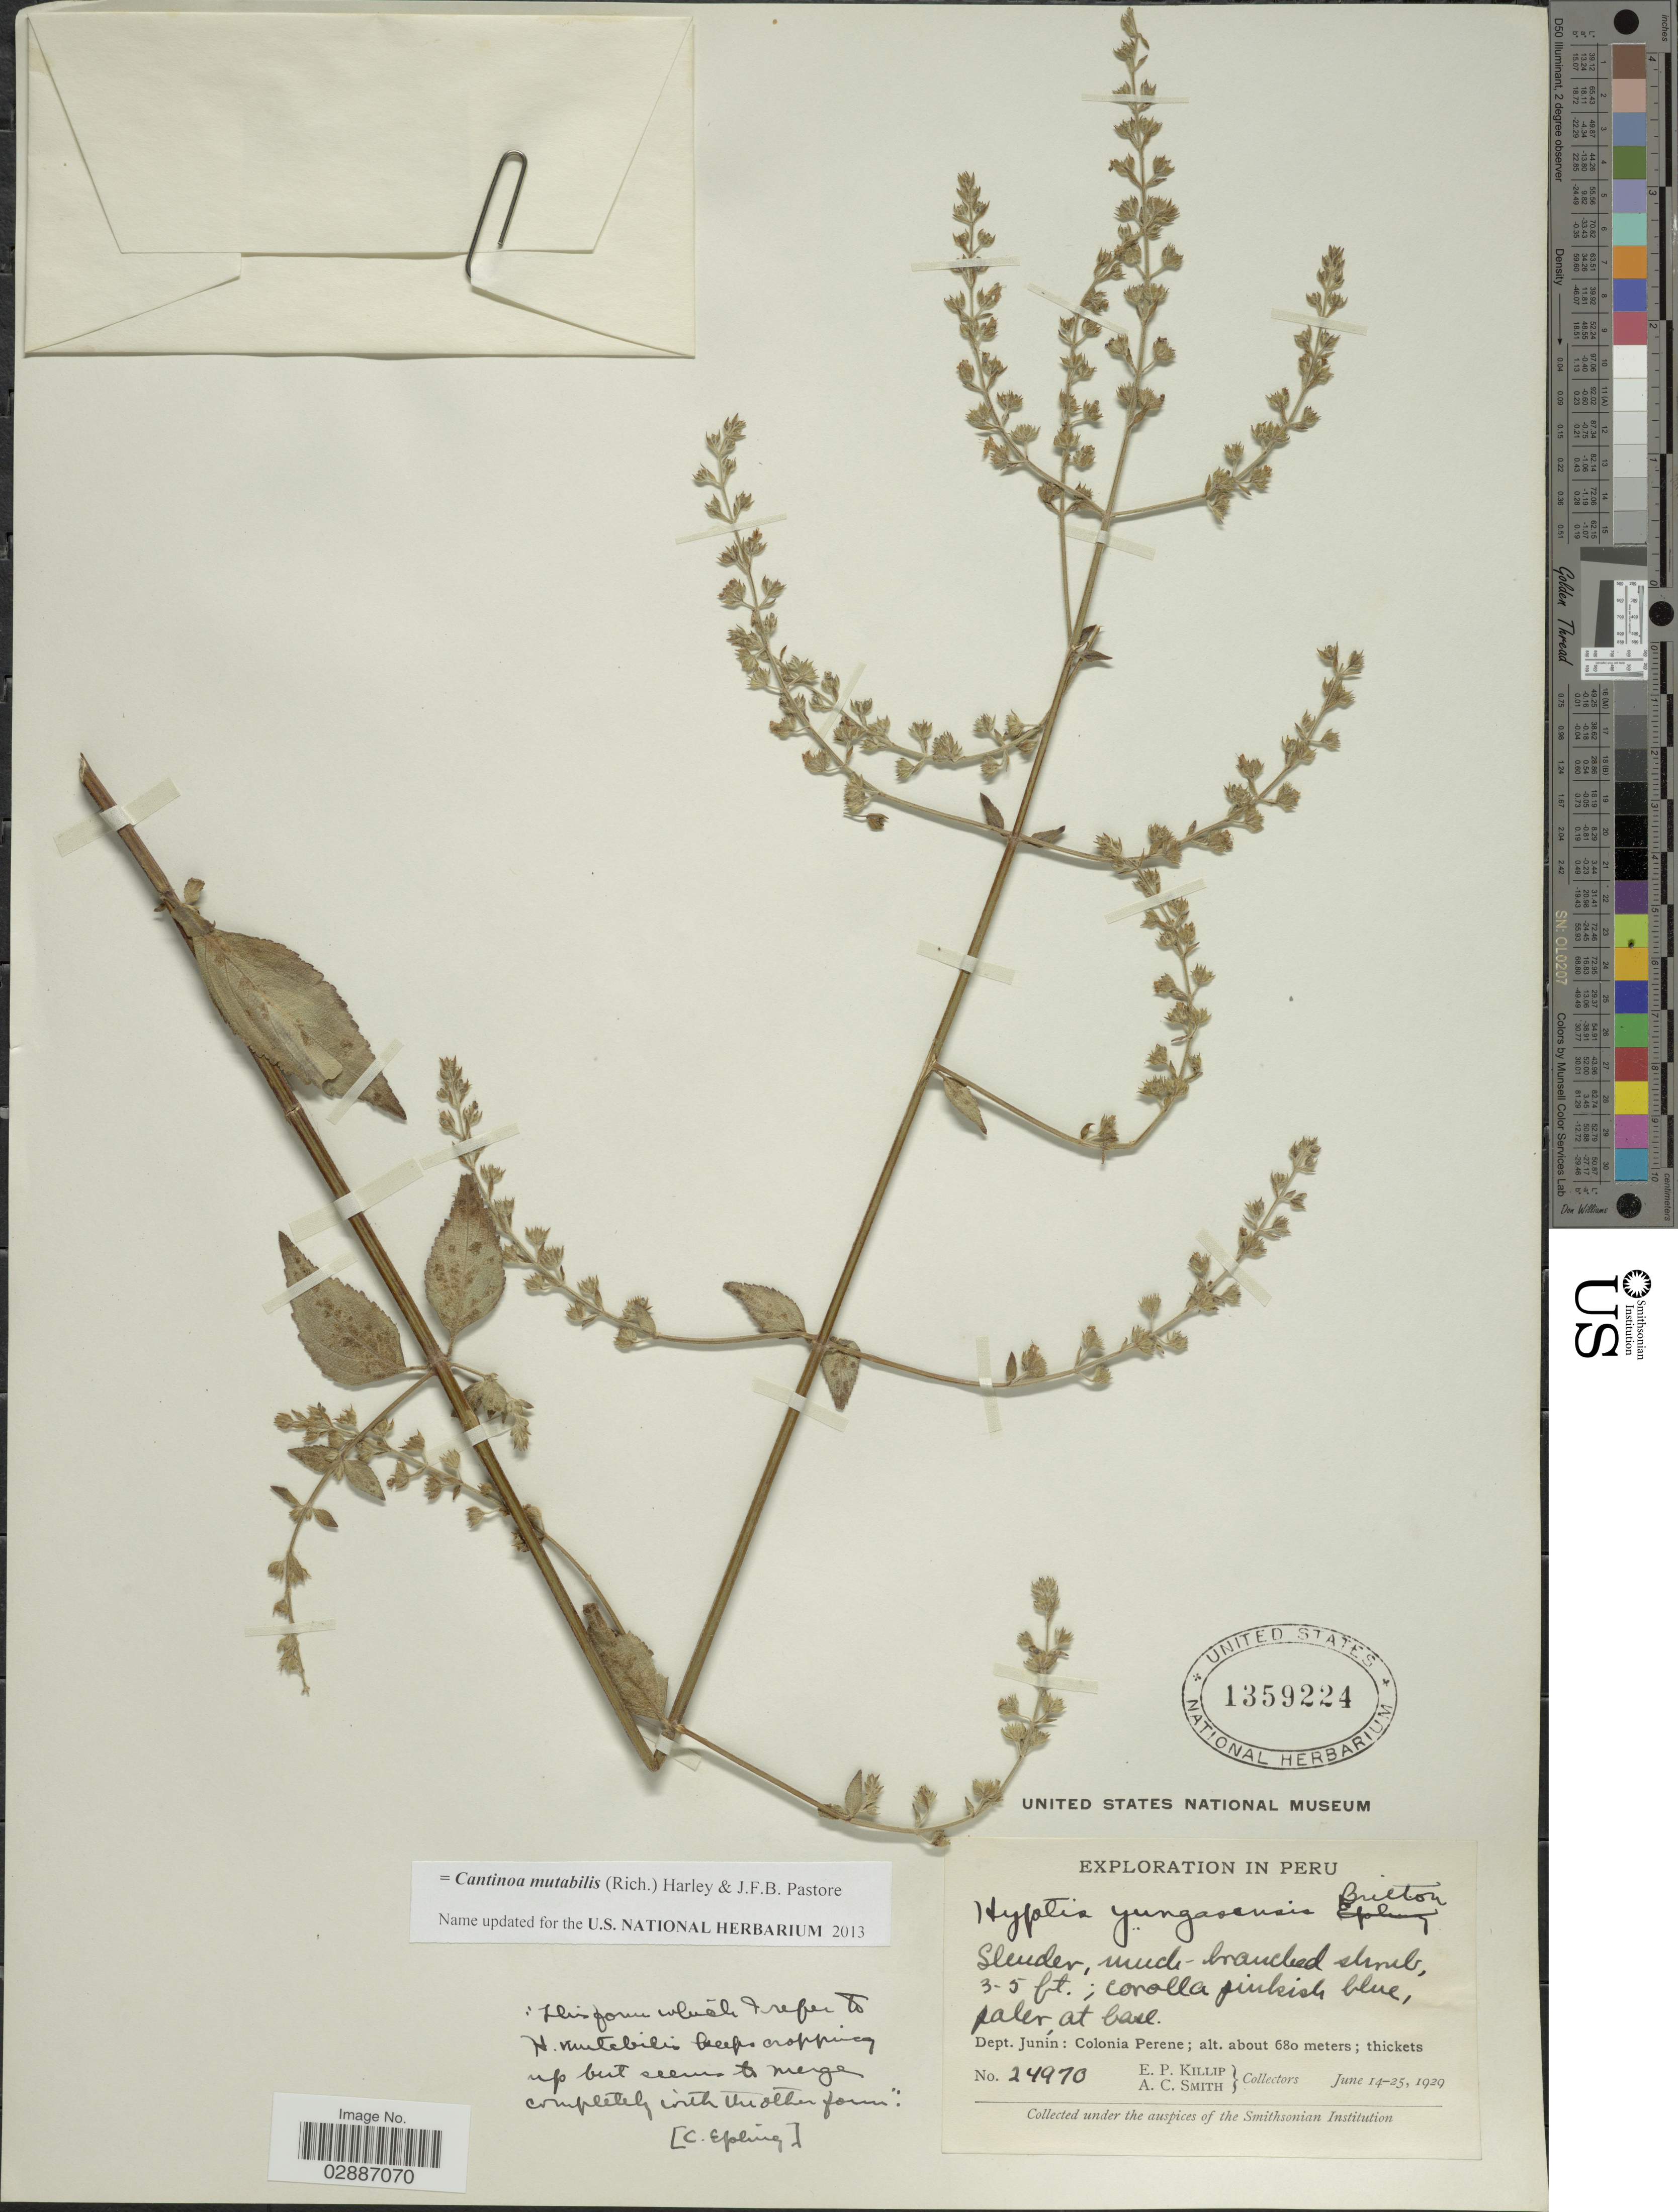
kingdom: Plantae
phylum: Tracheophyta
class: Magnoliopsida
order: Lamiales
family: Lamiaceae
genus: Cantinoa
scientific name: Cantinoa mutabilis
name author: (Epling) Harley & J.F.B. Pastore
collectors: E. P. Killip & A. C. Smith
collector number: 24970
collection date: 1929-06-14/1929-06-25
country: Peru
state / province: Junín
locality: Dept. Junín: Colonia Perene.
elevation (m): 680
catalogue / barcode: US 1359224